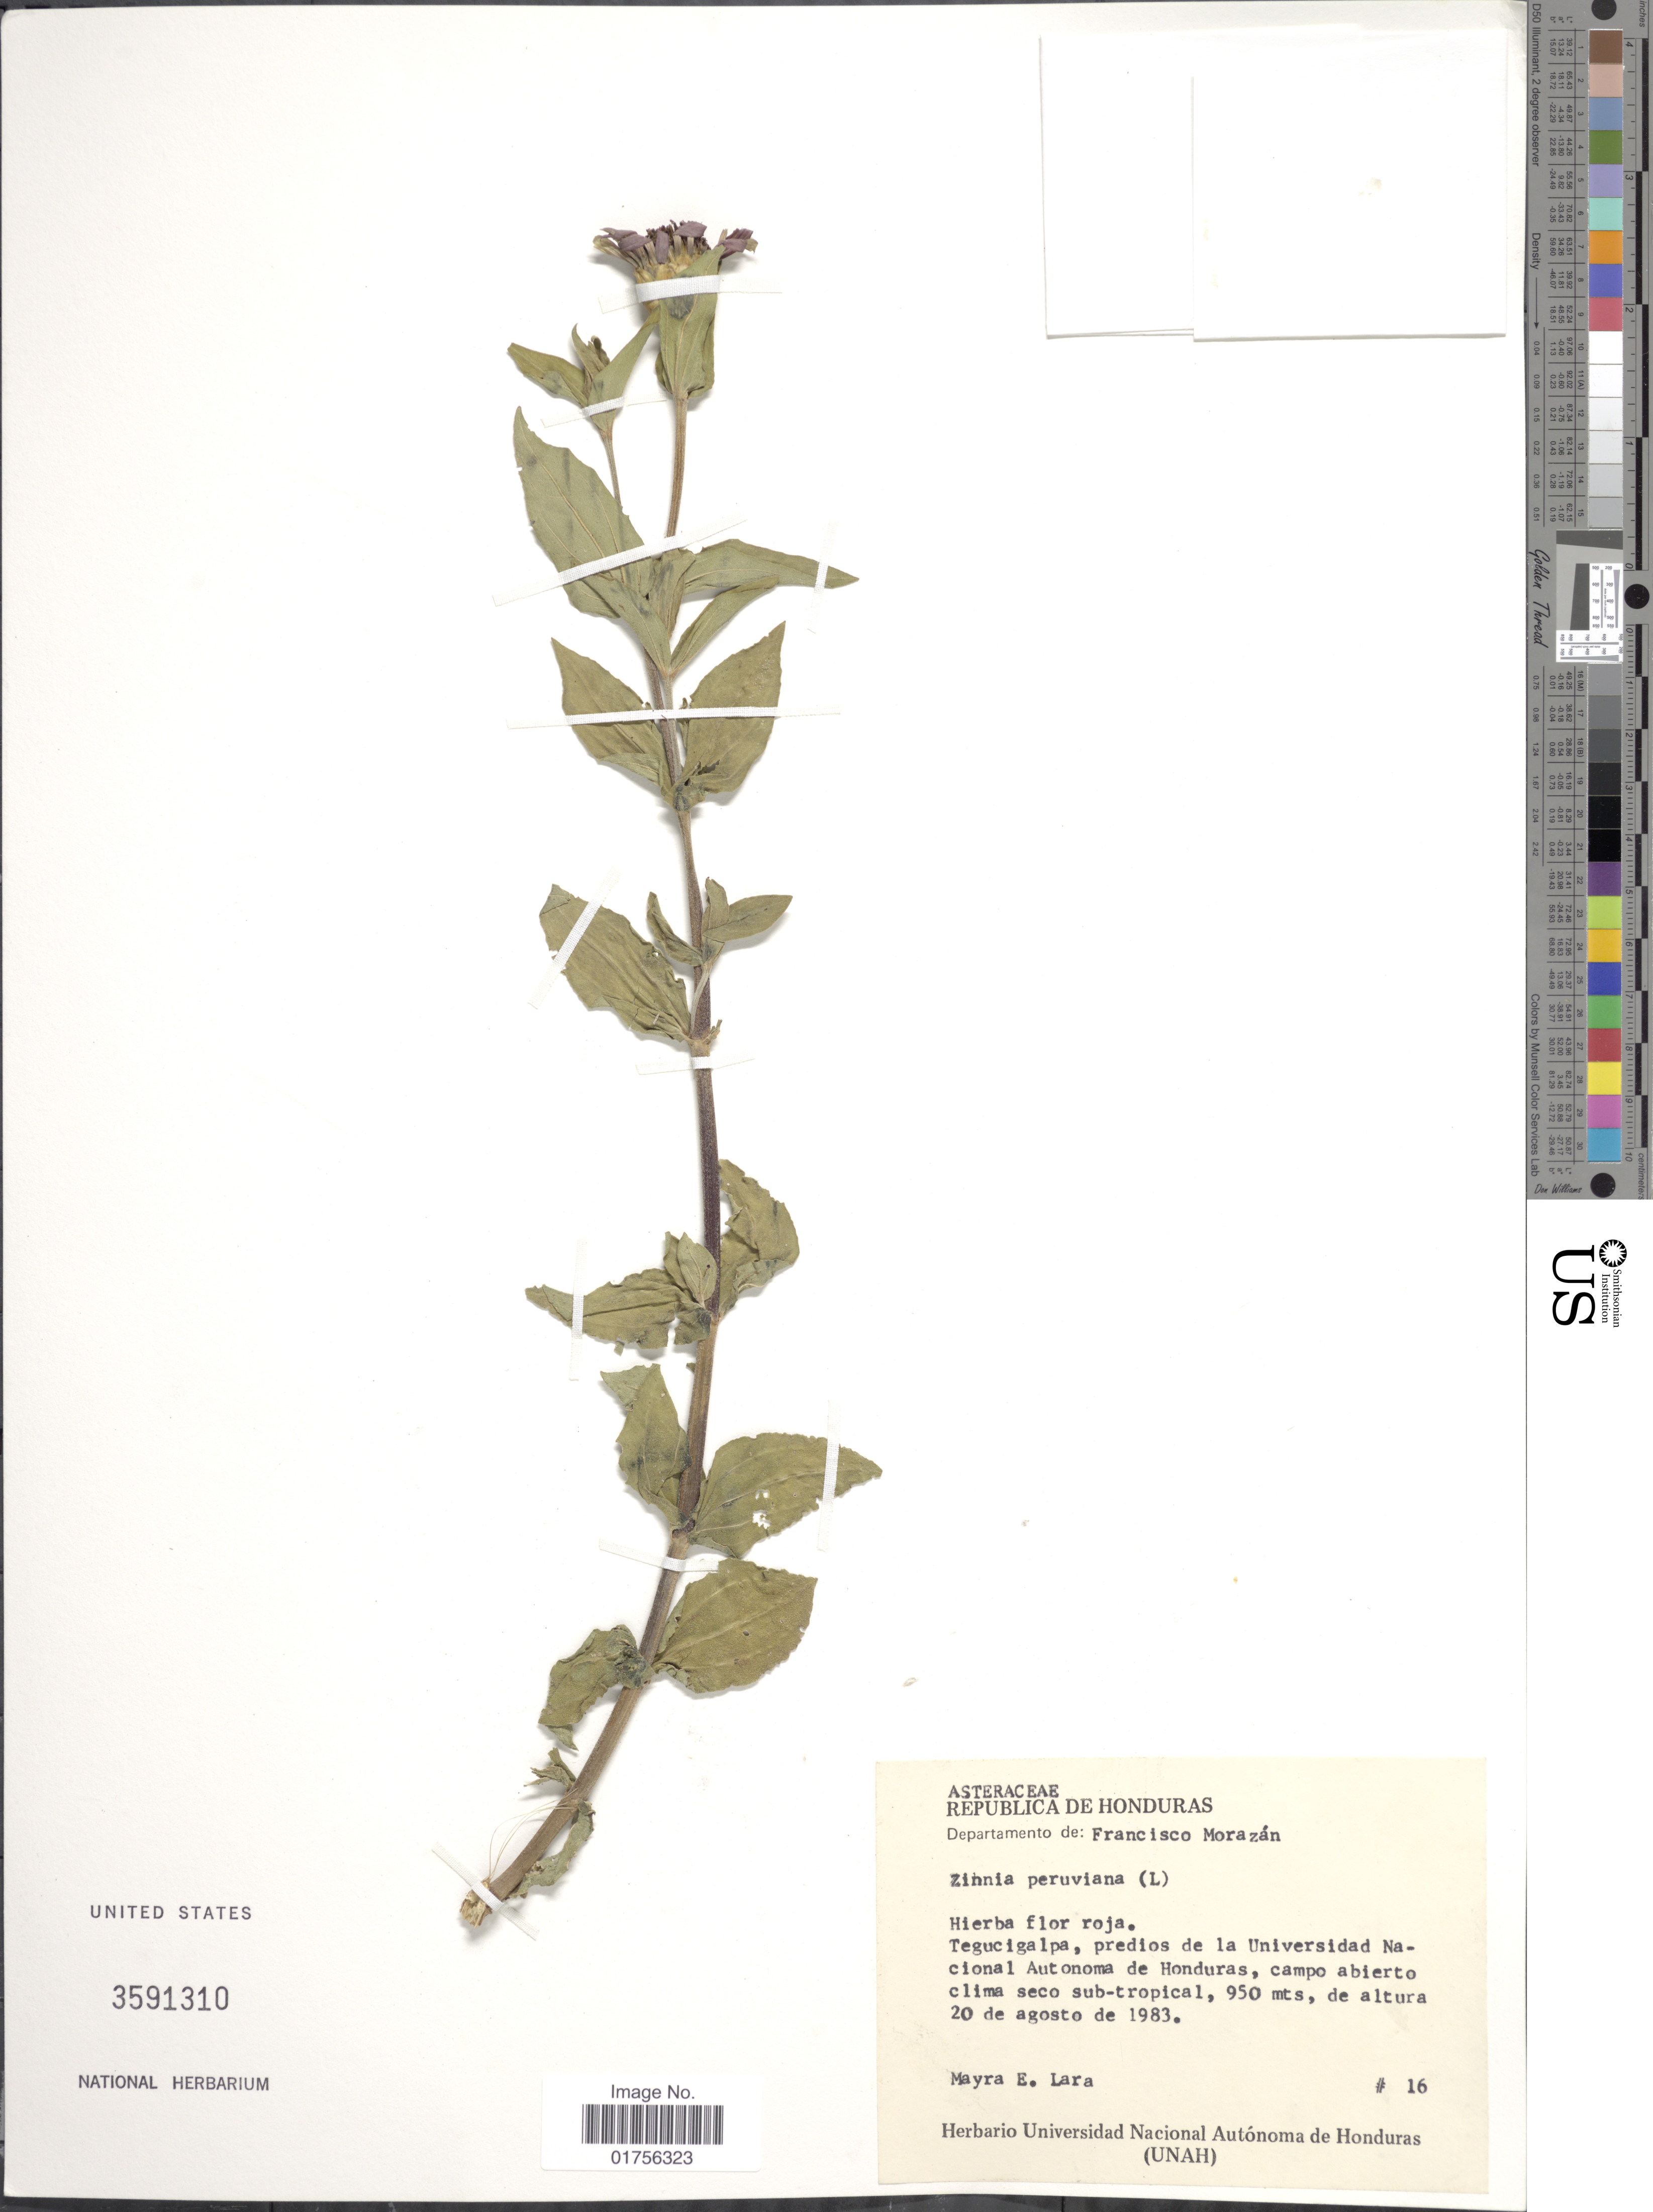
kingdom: Plantae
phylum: Tracheophyta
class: Magnoliopsida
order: Asterales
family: Asteraceae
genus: Zinnia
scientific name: Zinnia peruviana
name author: (L.) L.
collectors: M. Lara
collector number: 16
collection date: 1983-08-20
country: Honduras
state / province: Fco. Morazán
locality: Departamento de: Francisco Morazan, Tegucigalpa, predios de la Universidad nacional Autonomo de Honduras, campo abierto clima seco sub-tropical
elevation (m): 950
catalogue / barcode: US 3591310